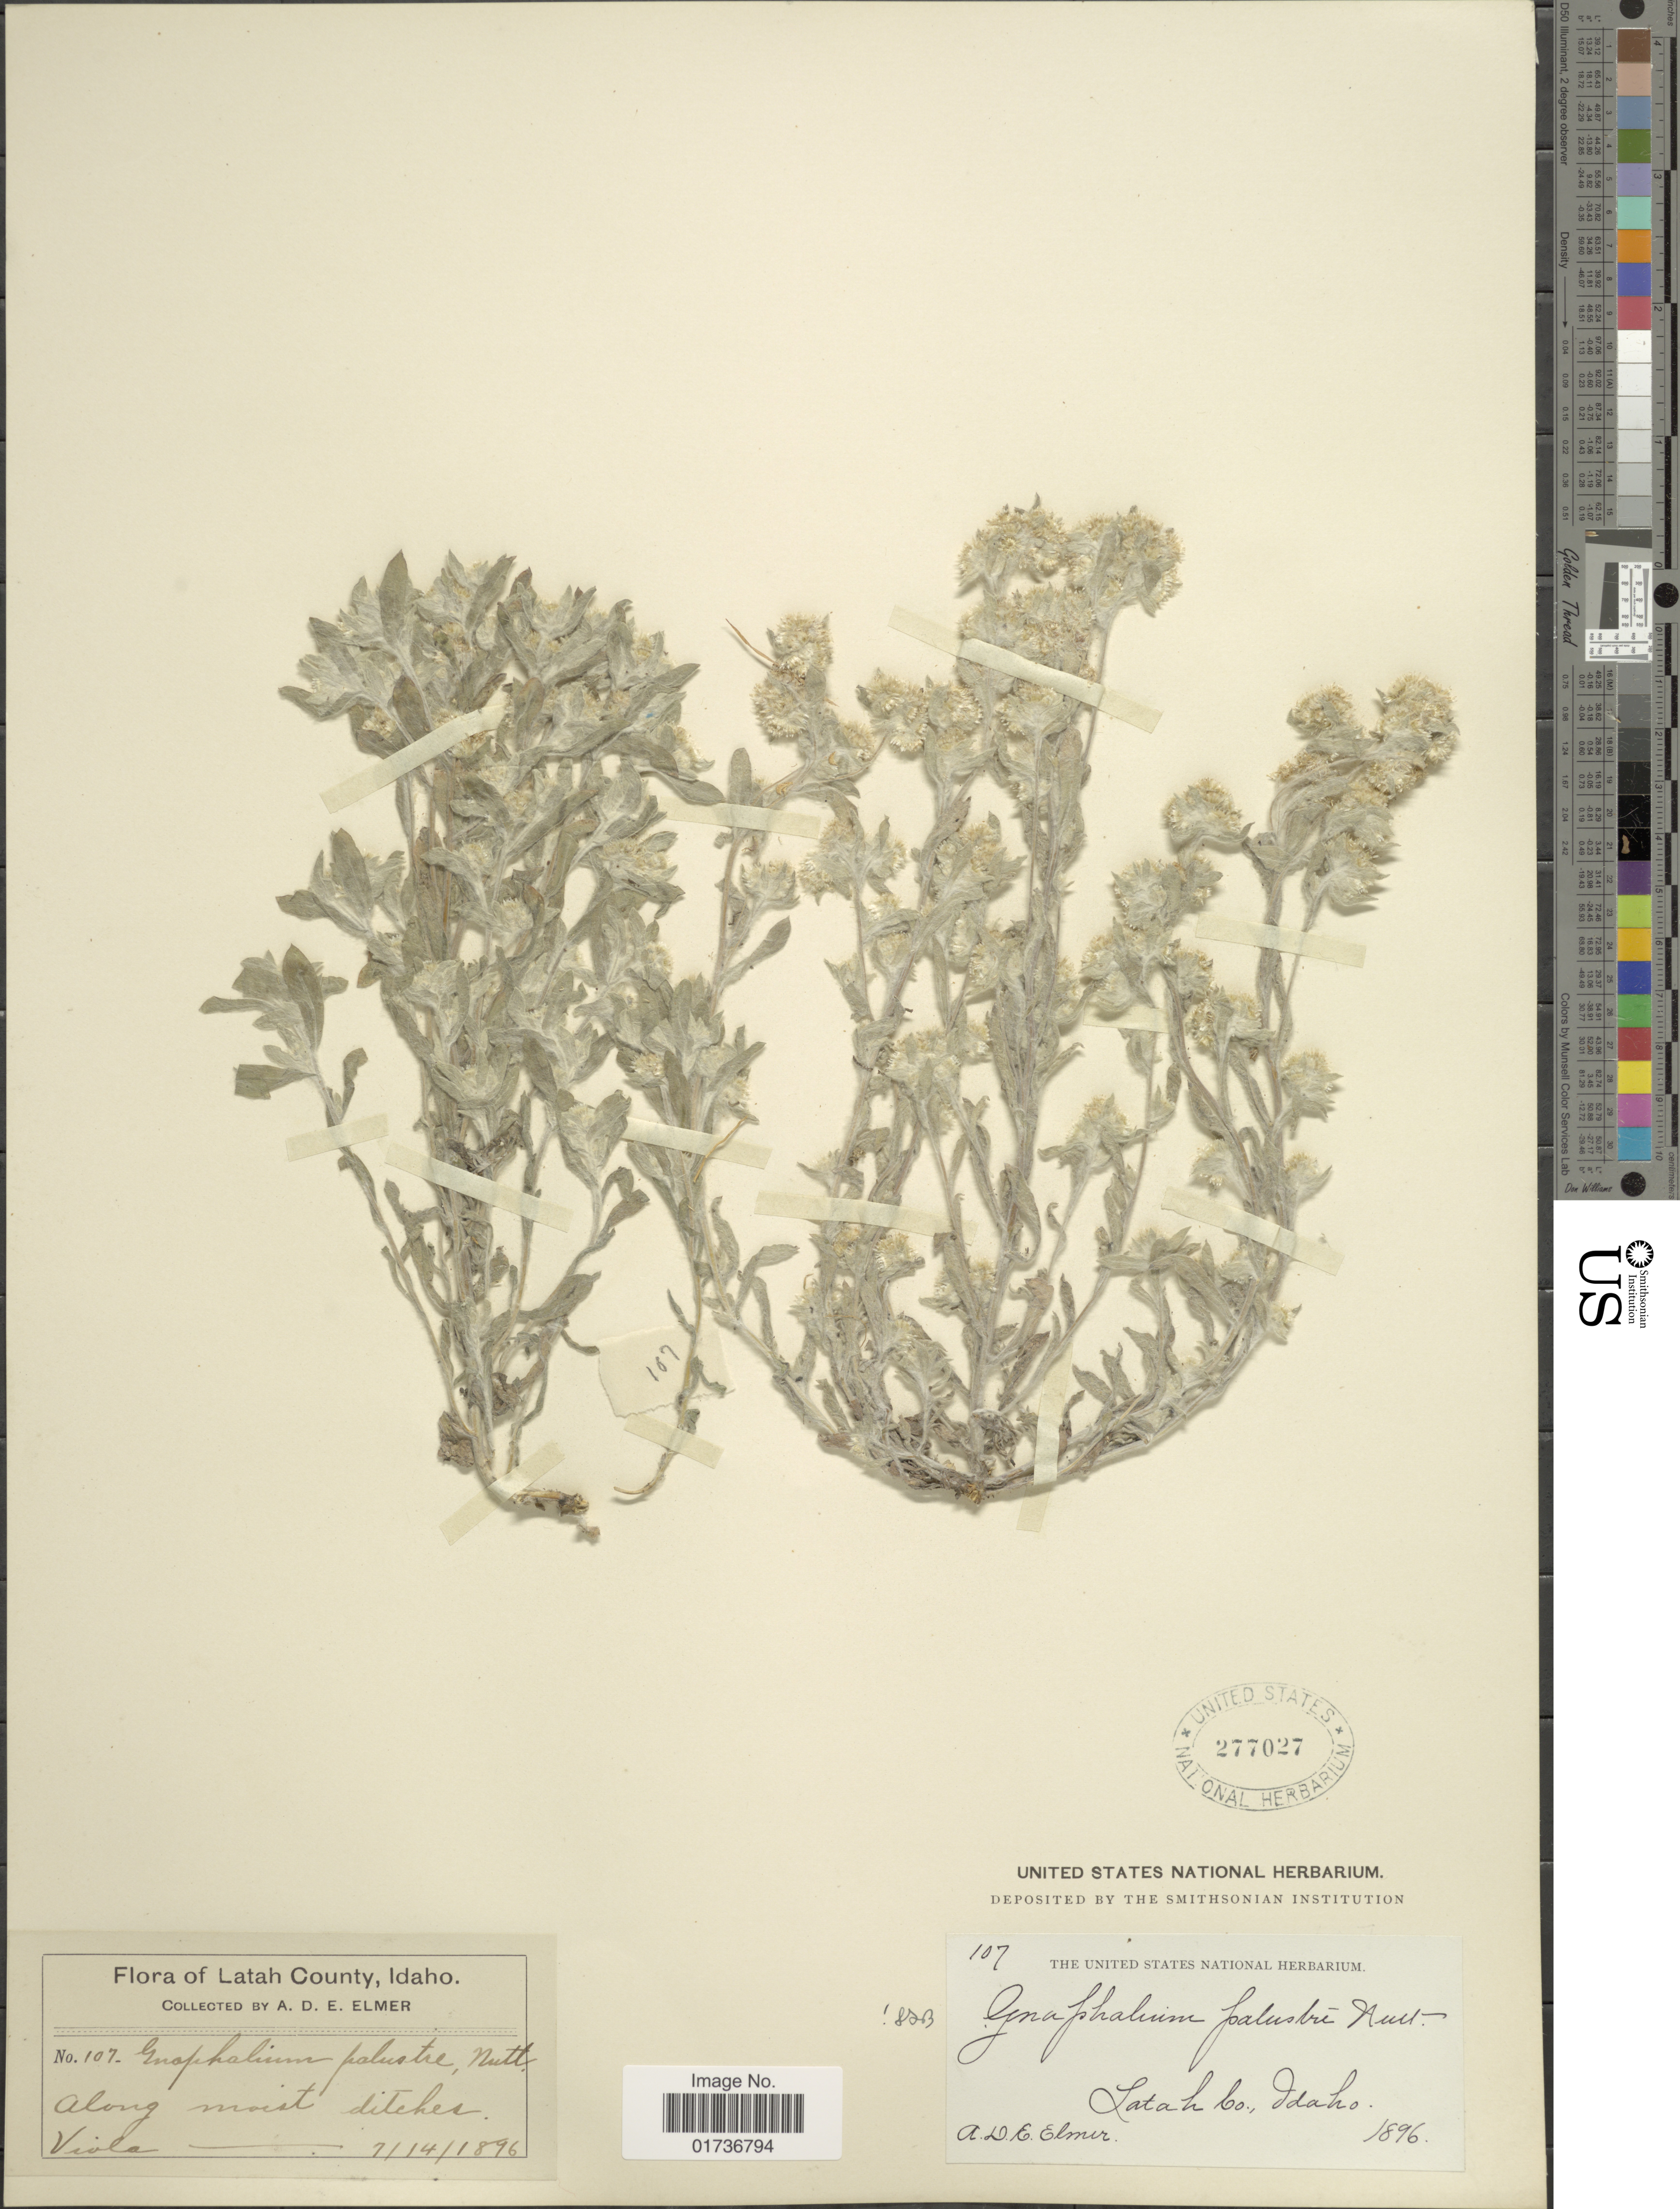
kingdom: Plantae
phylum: Tracheophyta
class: Magnoliopsida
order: Asterales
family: Asteraceae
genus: Gnaphalium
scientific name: Gnaphalium palustre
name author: Nutt.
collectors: A. D. E. Elmer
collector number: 107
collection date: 1896-07-14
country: United States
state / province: Idaho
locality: Latah County, Along moist ditches, Viola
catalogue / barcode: US 277027